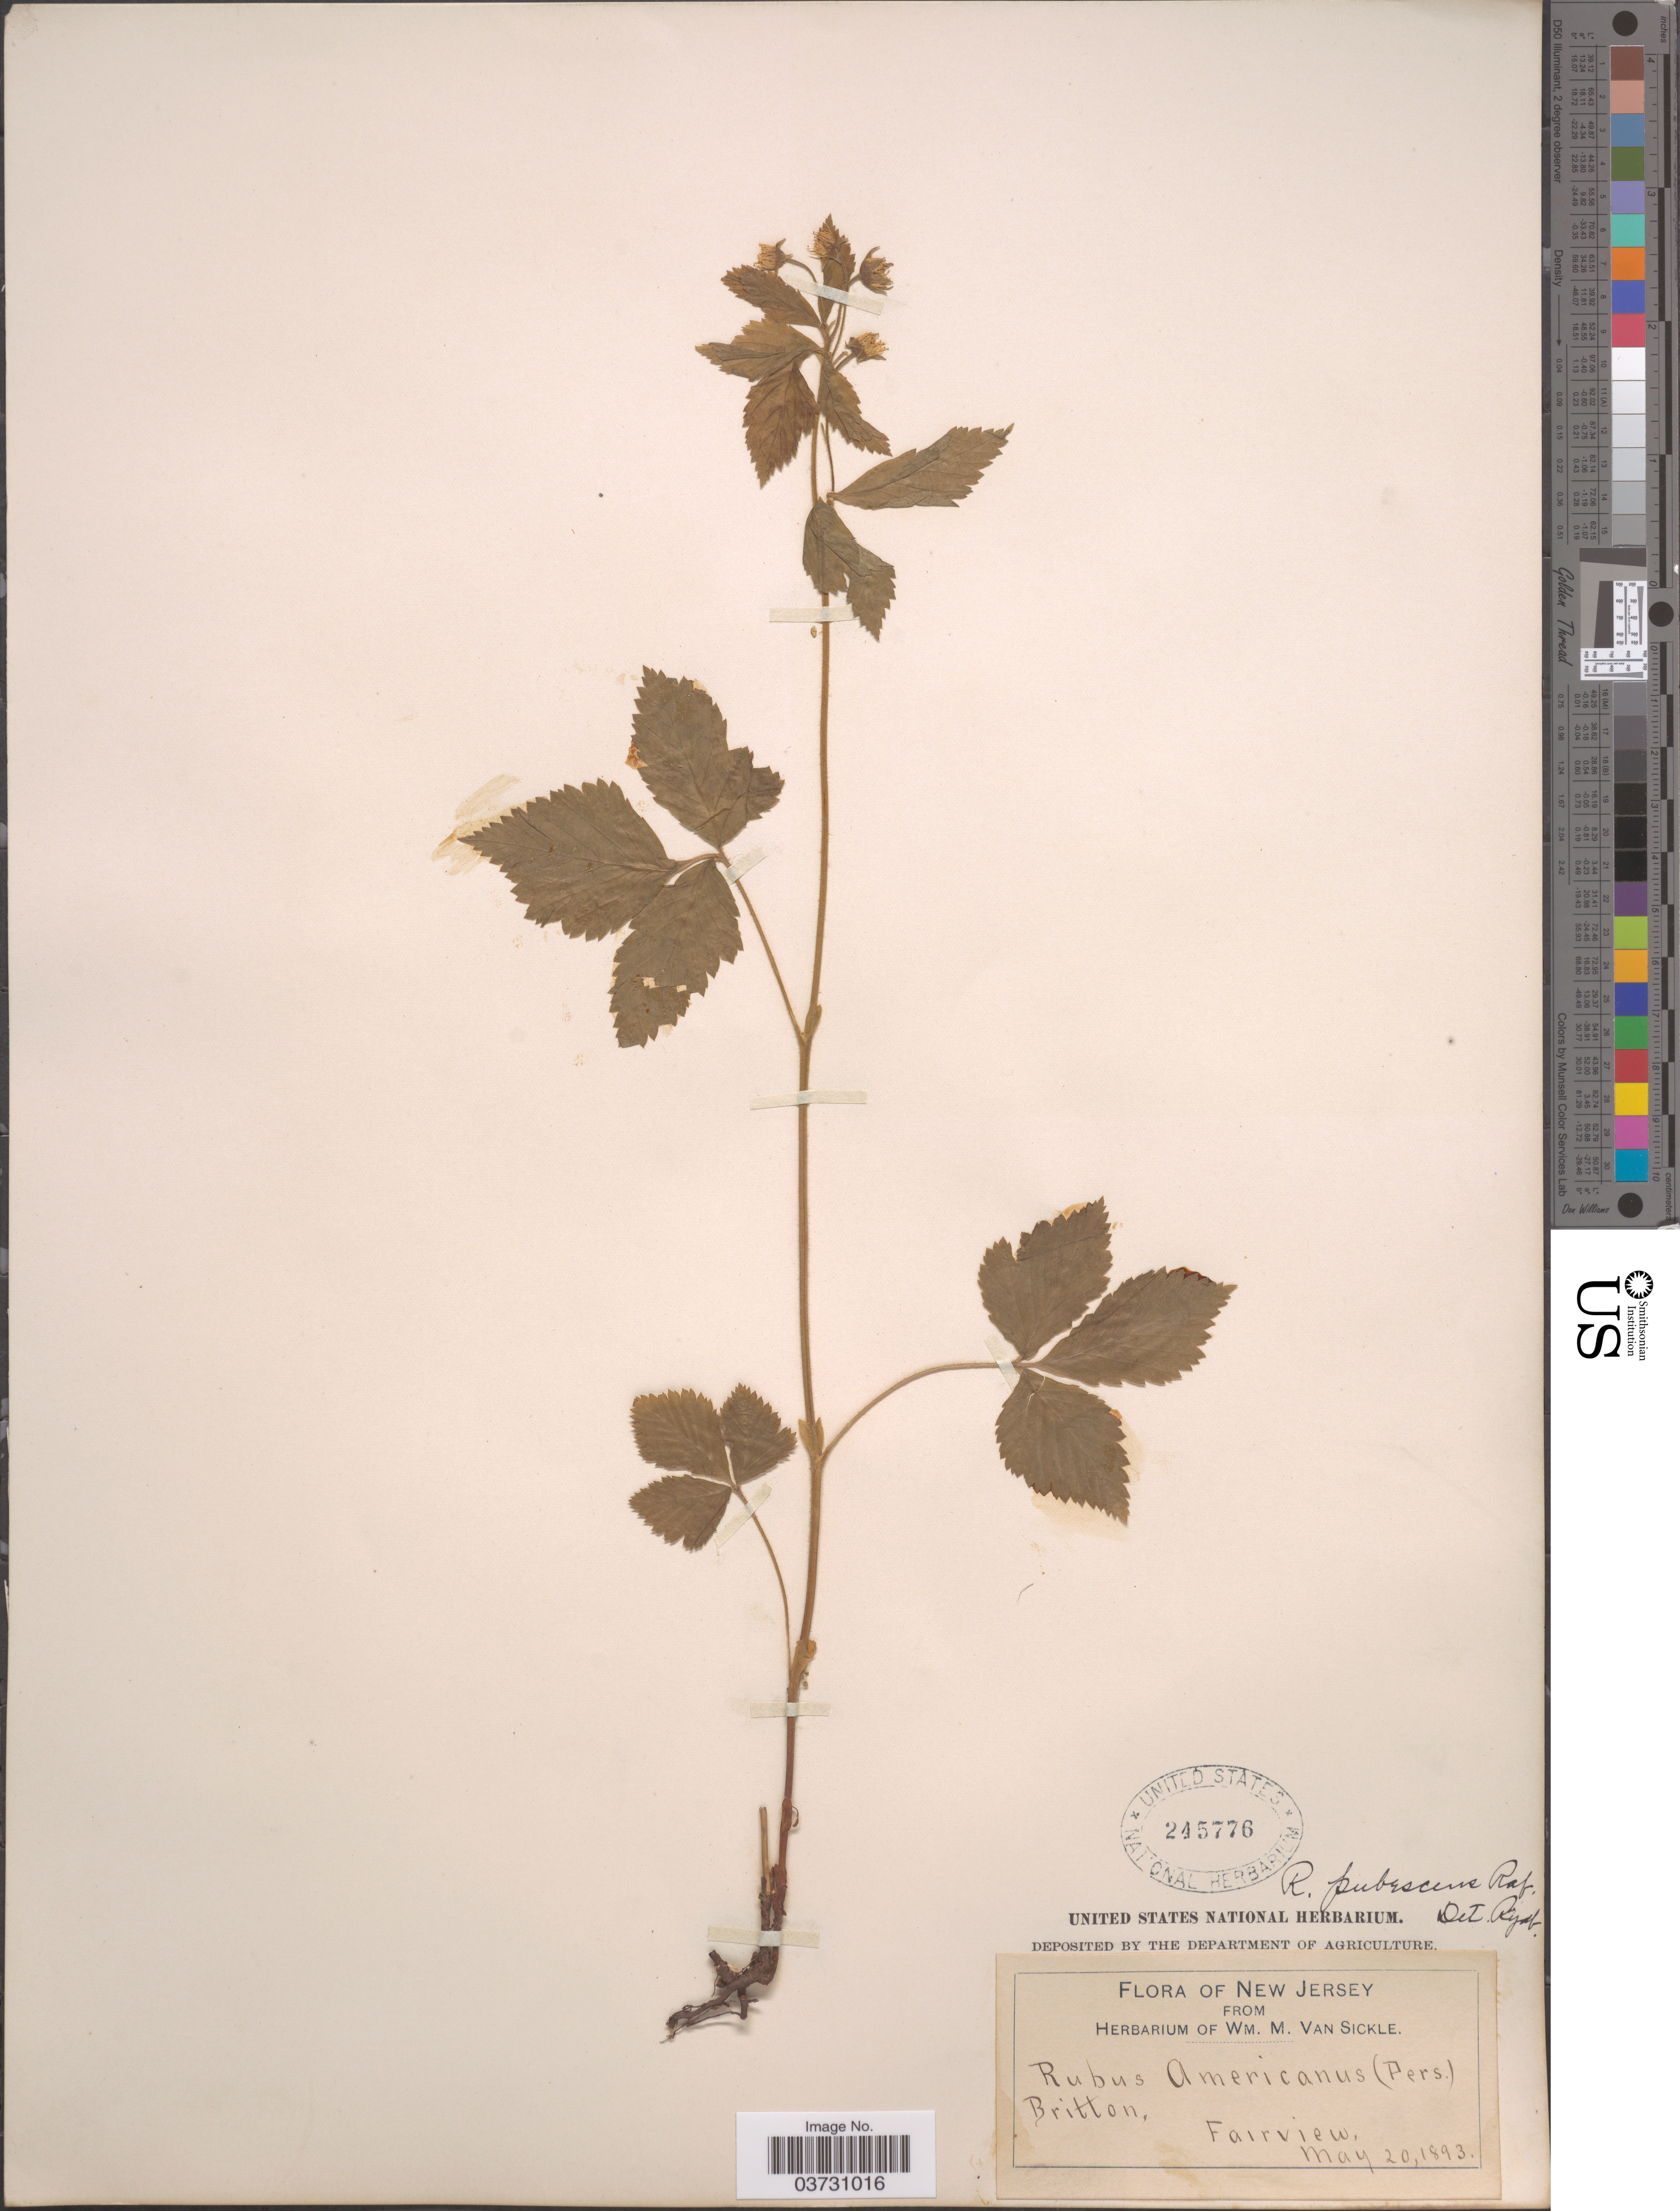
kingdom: Plantae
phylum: Tracheophyta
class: Magnoliopsida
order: Rosales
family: Rosaceae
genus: Rubus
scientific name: Rubus pubescens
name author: Raf.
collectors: ex herb. Wm. M. Van Sickle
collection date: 1893-05-20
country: United States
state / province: New Jersey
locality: Fairview.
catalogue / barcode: US 245776